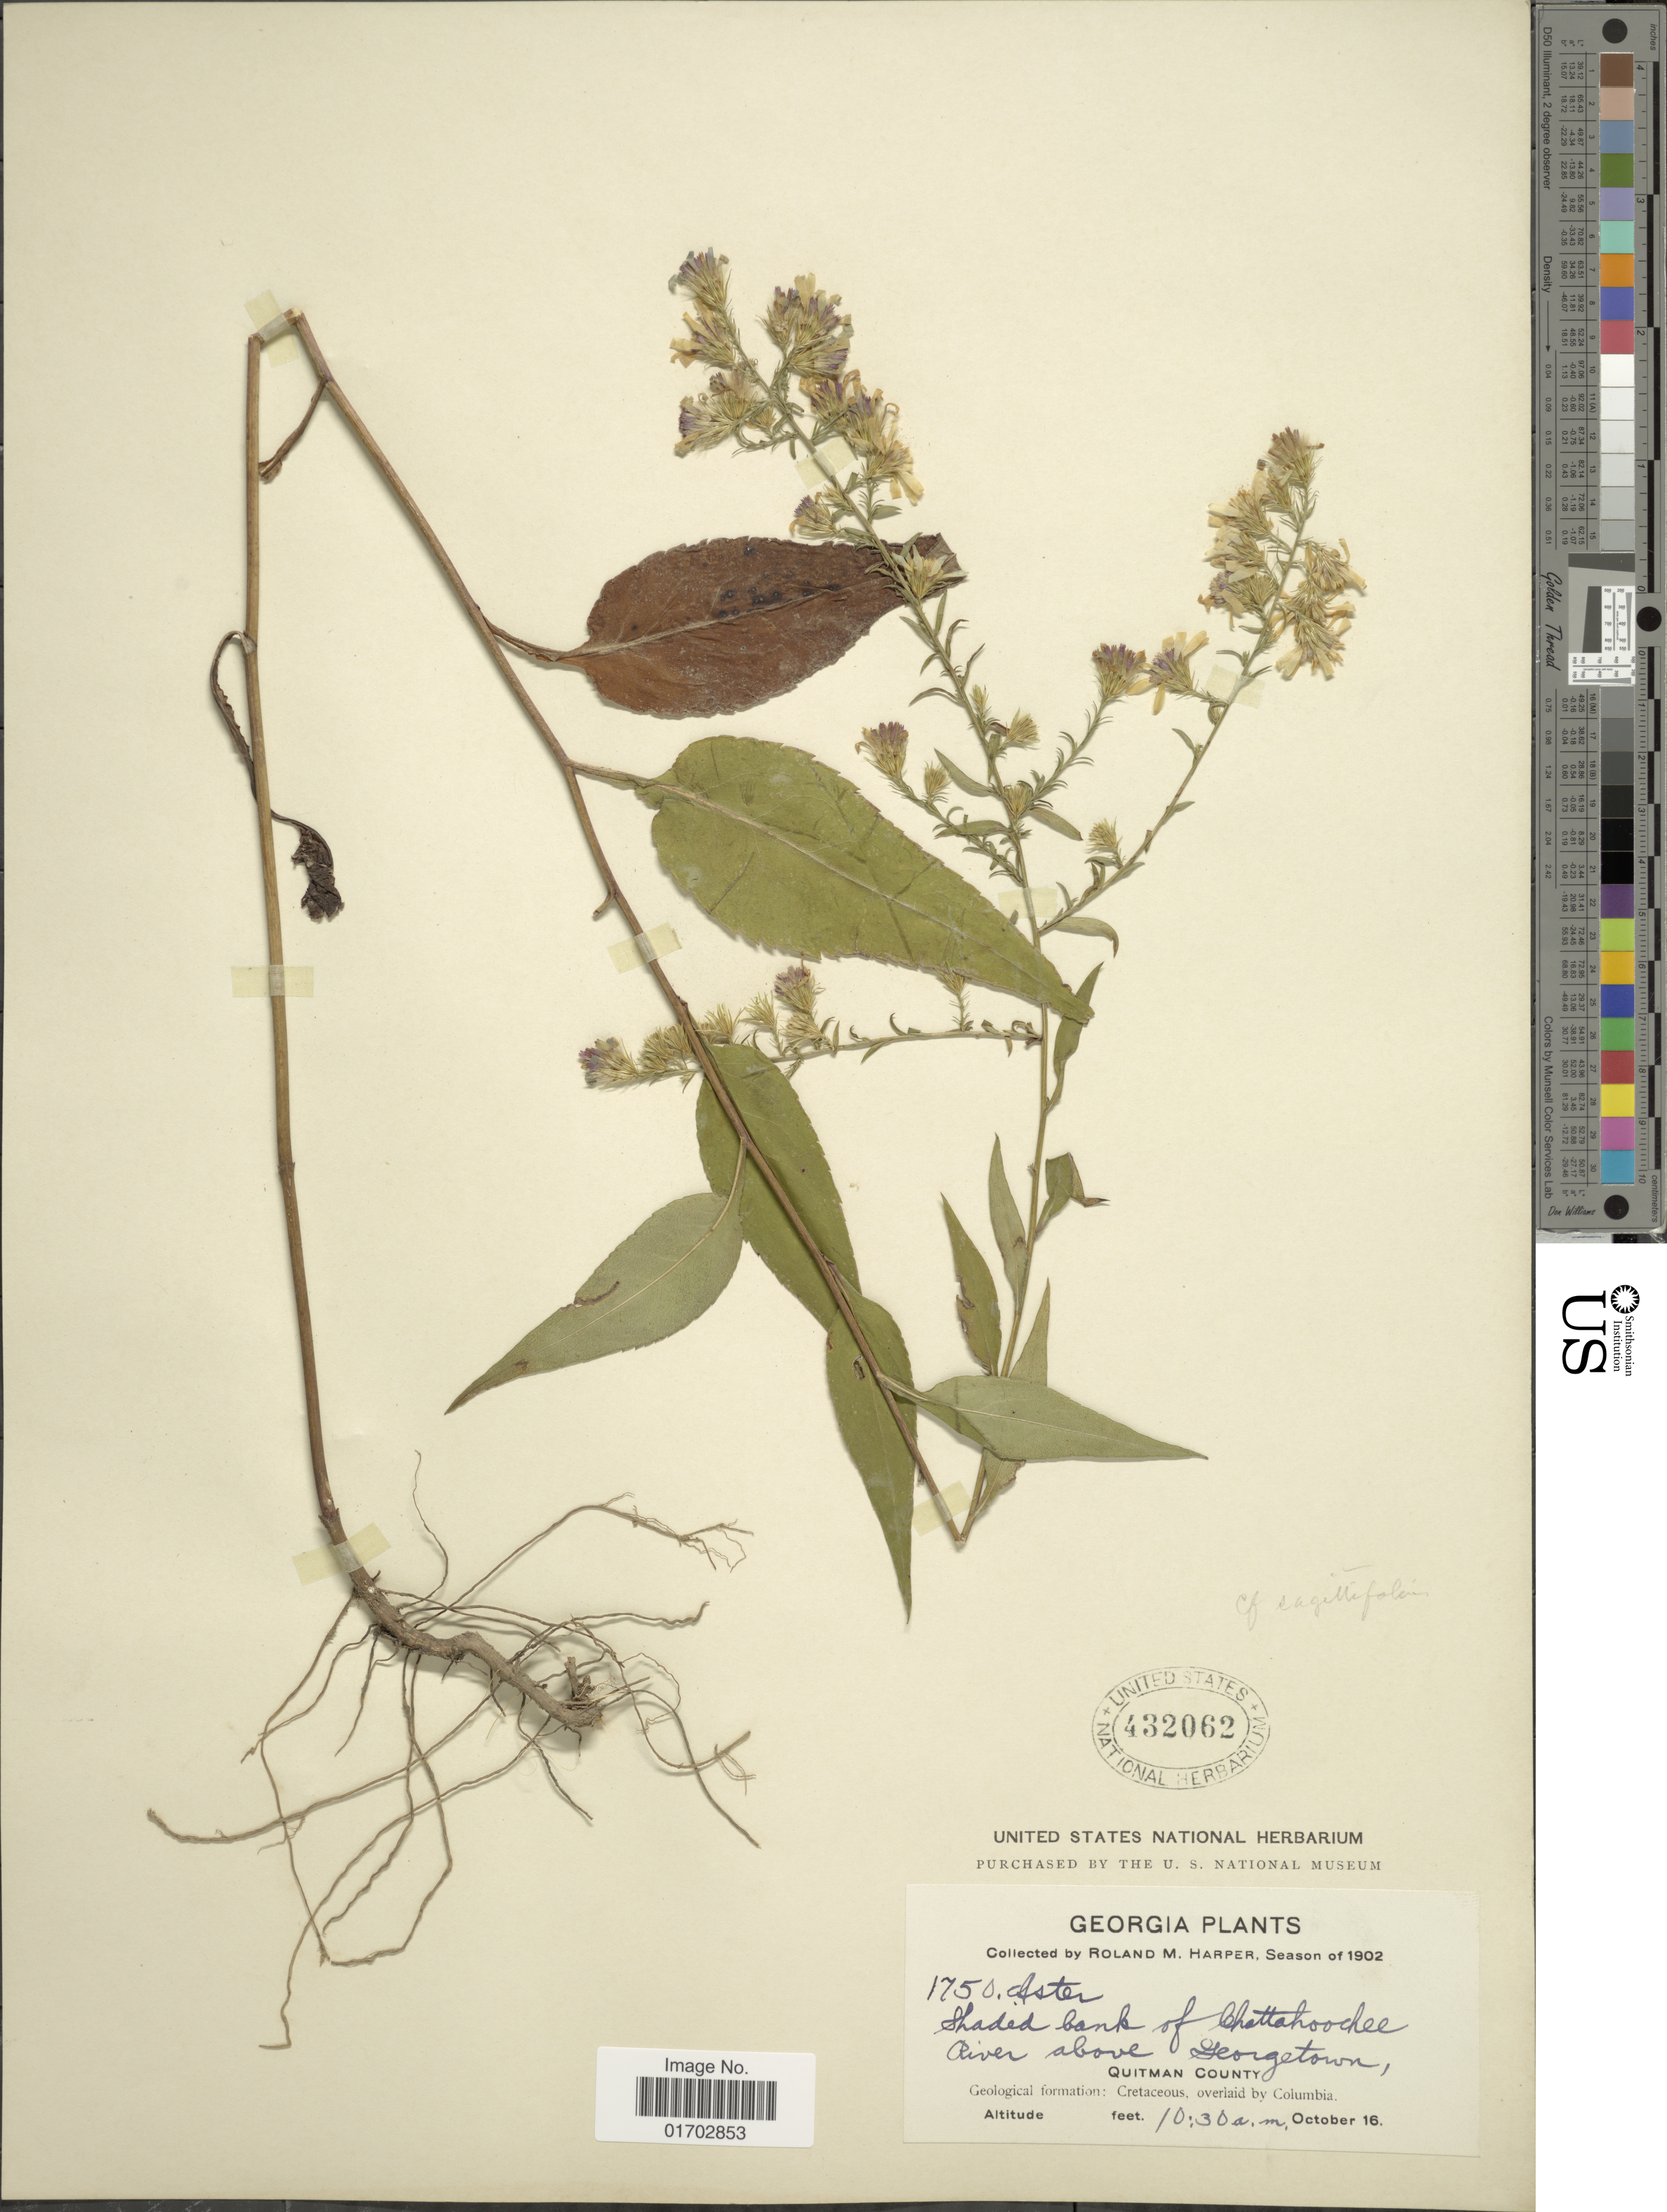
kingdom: Plantae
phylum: Tracheophyta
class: Magnoliopsida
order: Asterales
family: Asteraceae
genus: Symphyotrichum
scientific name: Symphyotrichum sagittifolium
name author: (Wedem. ex Willd.) G.L. Nesom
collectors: R. M. Harper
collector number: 1750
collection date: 1902-10-16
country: United States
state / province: Georgia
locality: Chattahoochee River above Georgetown, Quitman County.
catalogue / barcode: US 432062